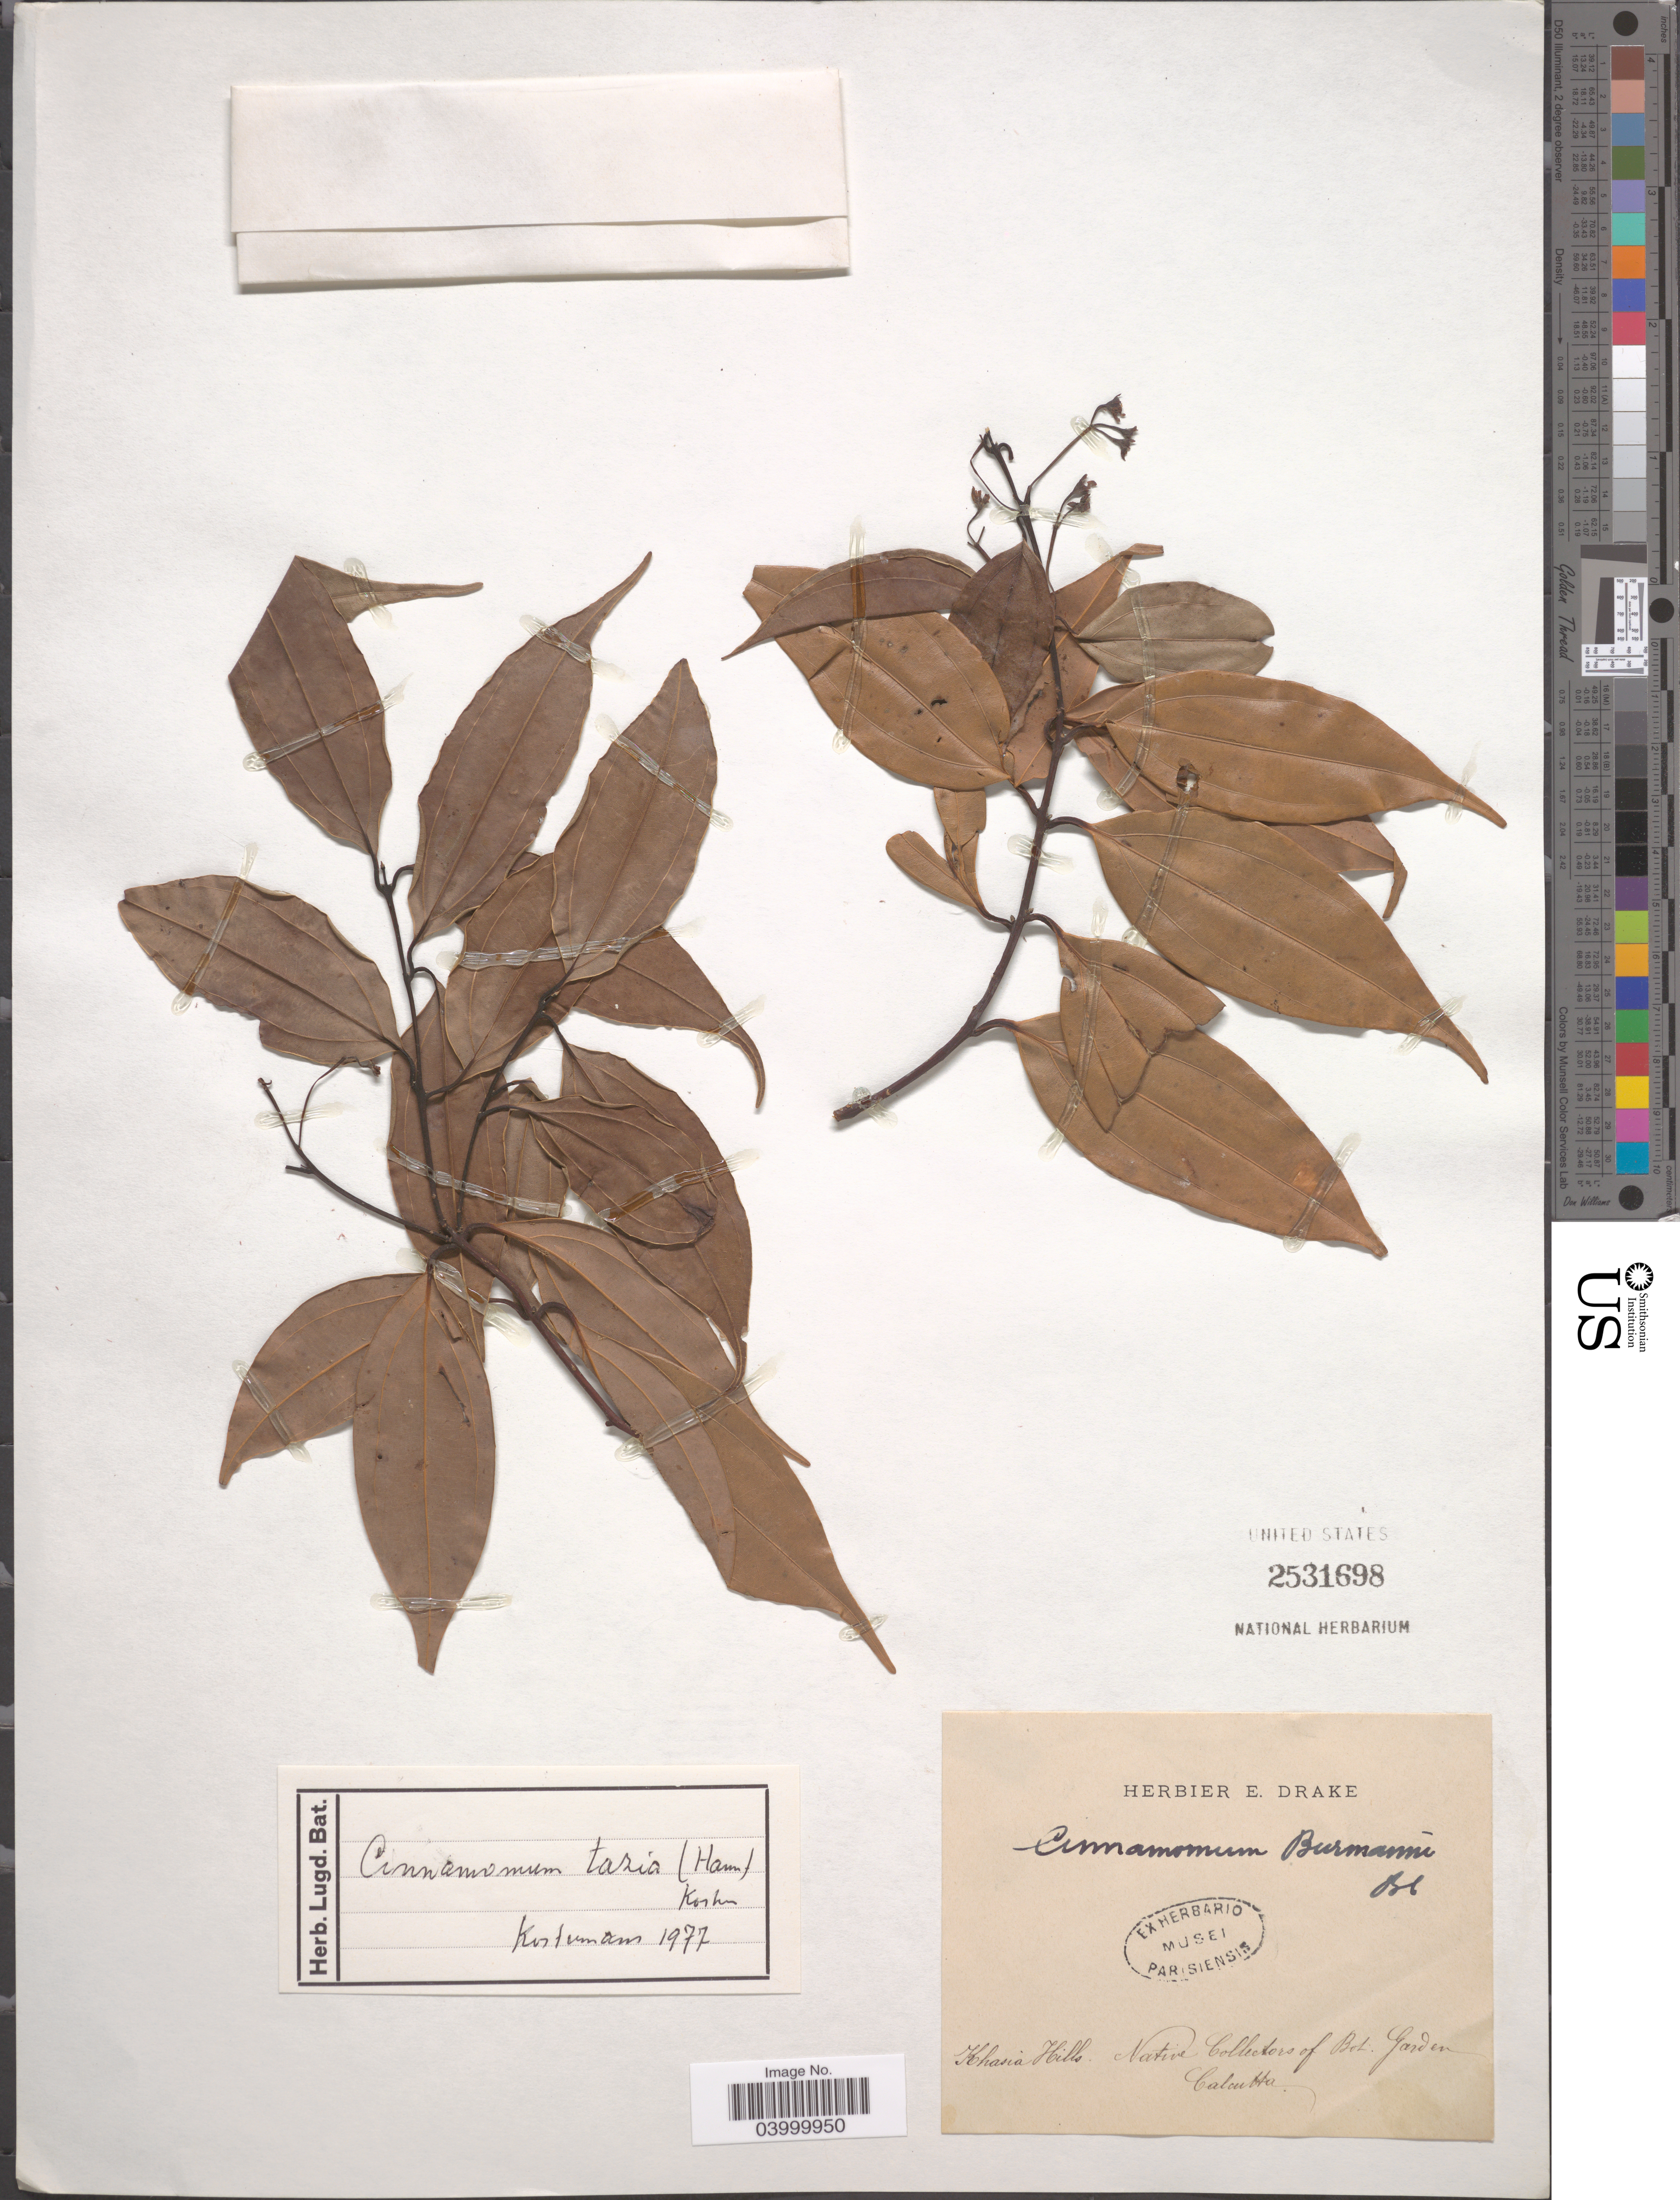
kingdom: Plantae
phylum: Tracheophyta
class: Magnoliopsida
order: Laurales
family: Lauraceae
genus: Cinnamomum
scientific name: Cinnamomum tazia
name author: (Buch.-Ham.) Kosterm. ex M. Gangop.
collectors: Native collector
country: India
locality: Khasia Hills. Native collectors of Bot Garden Calcutta.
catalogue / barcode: US 2531698